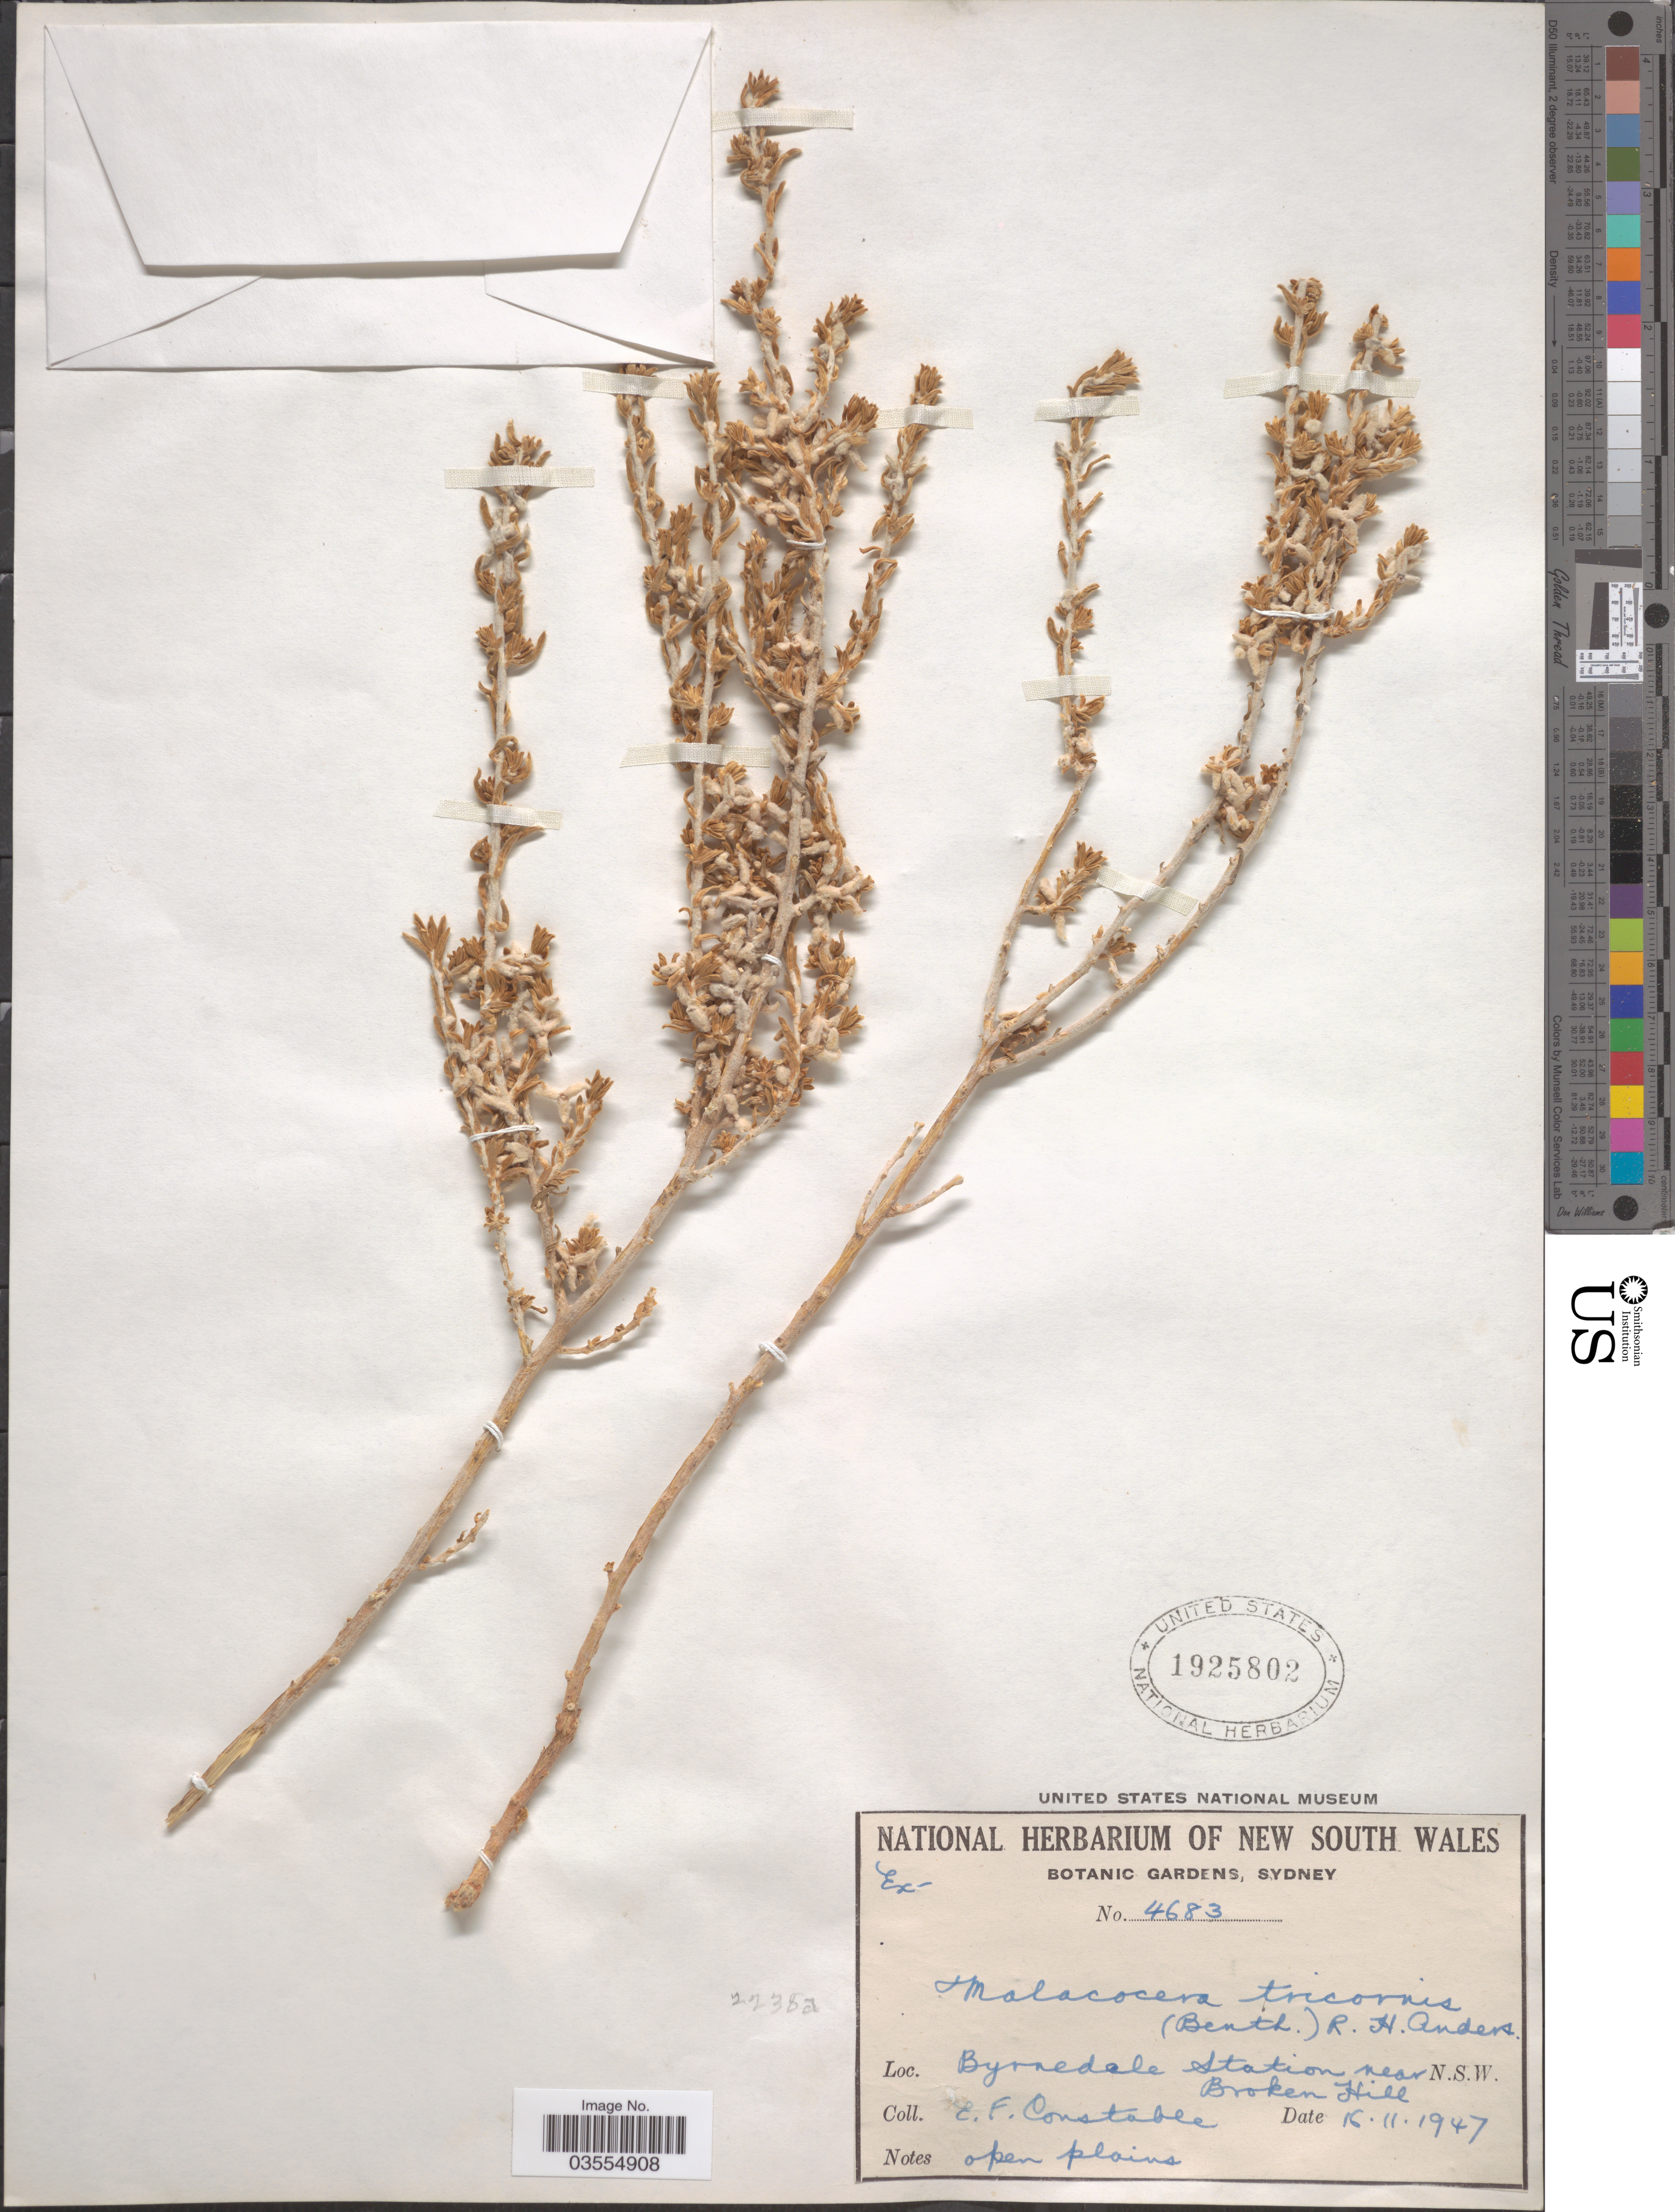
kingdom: Plantae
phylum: Tracheophyta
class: Magnoliopsida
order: Caryophyllales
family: Amaranthaceae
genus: Malacocera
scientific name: Malacocera tricornis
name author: (Benth.) Anderson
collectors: E. F. Constable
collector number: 4683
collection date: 1947-11-16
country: Australia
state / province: New South Wales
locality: Byrnedale Station near Broken Hill.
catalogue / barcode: US 1925802